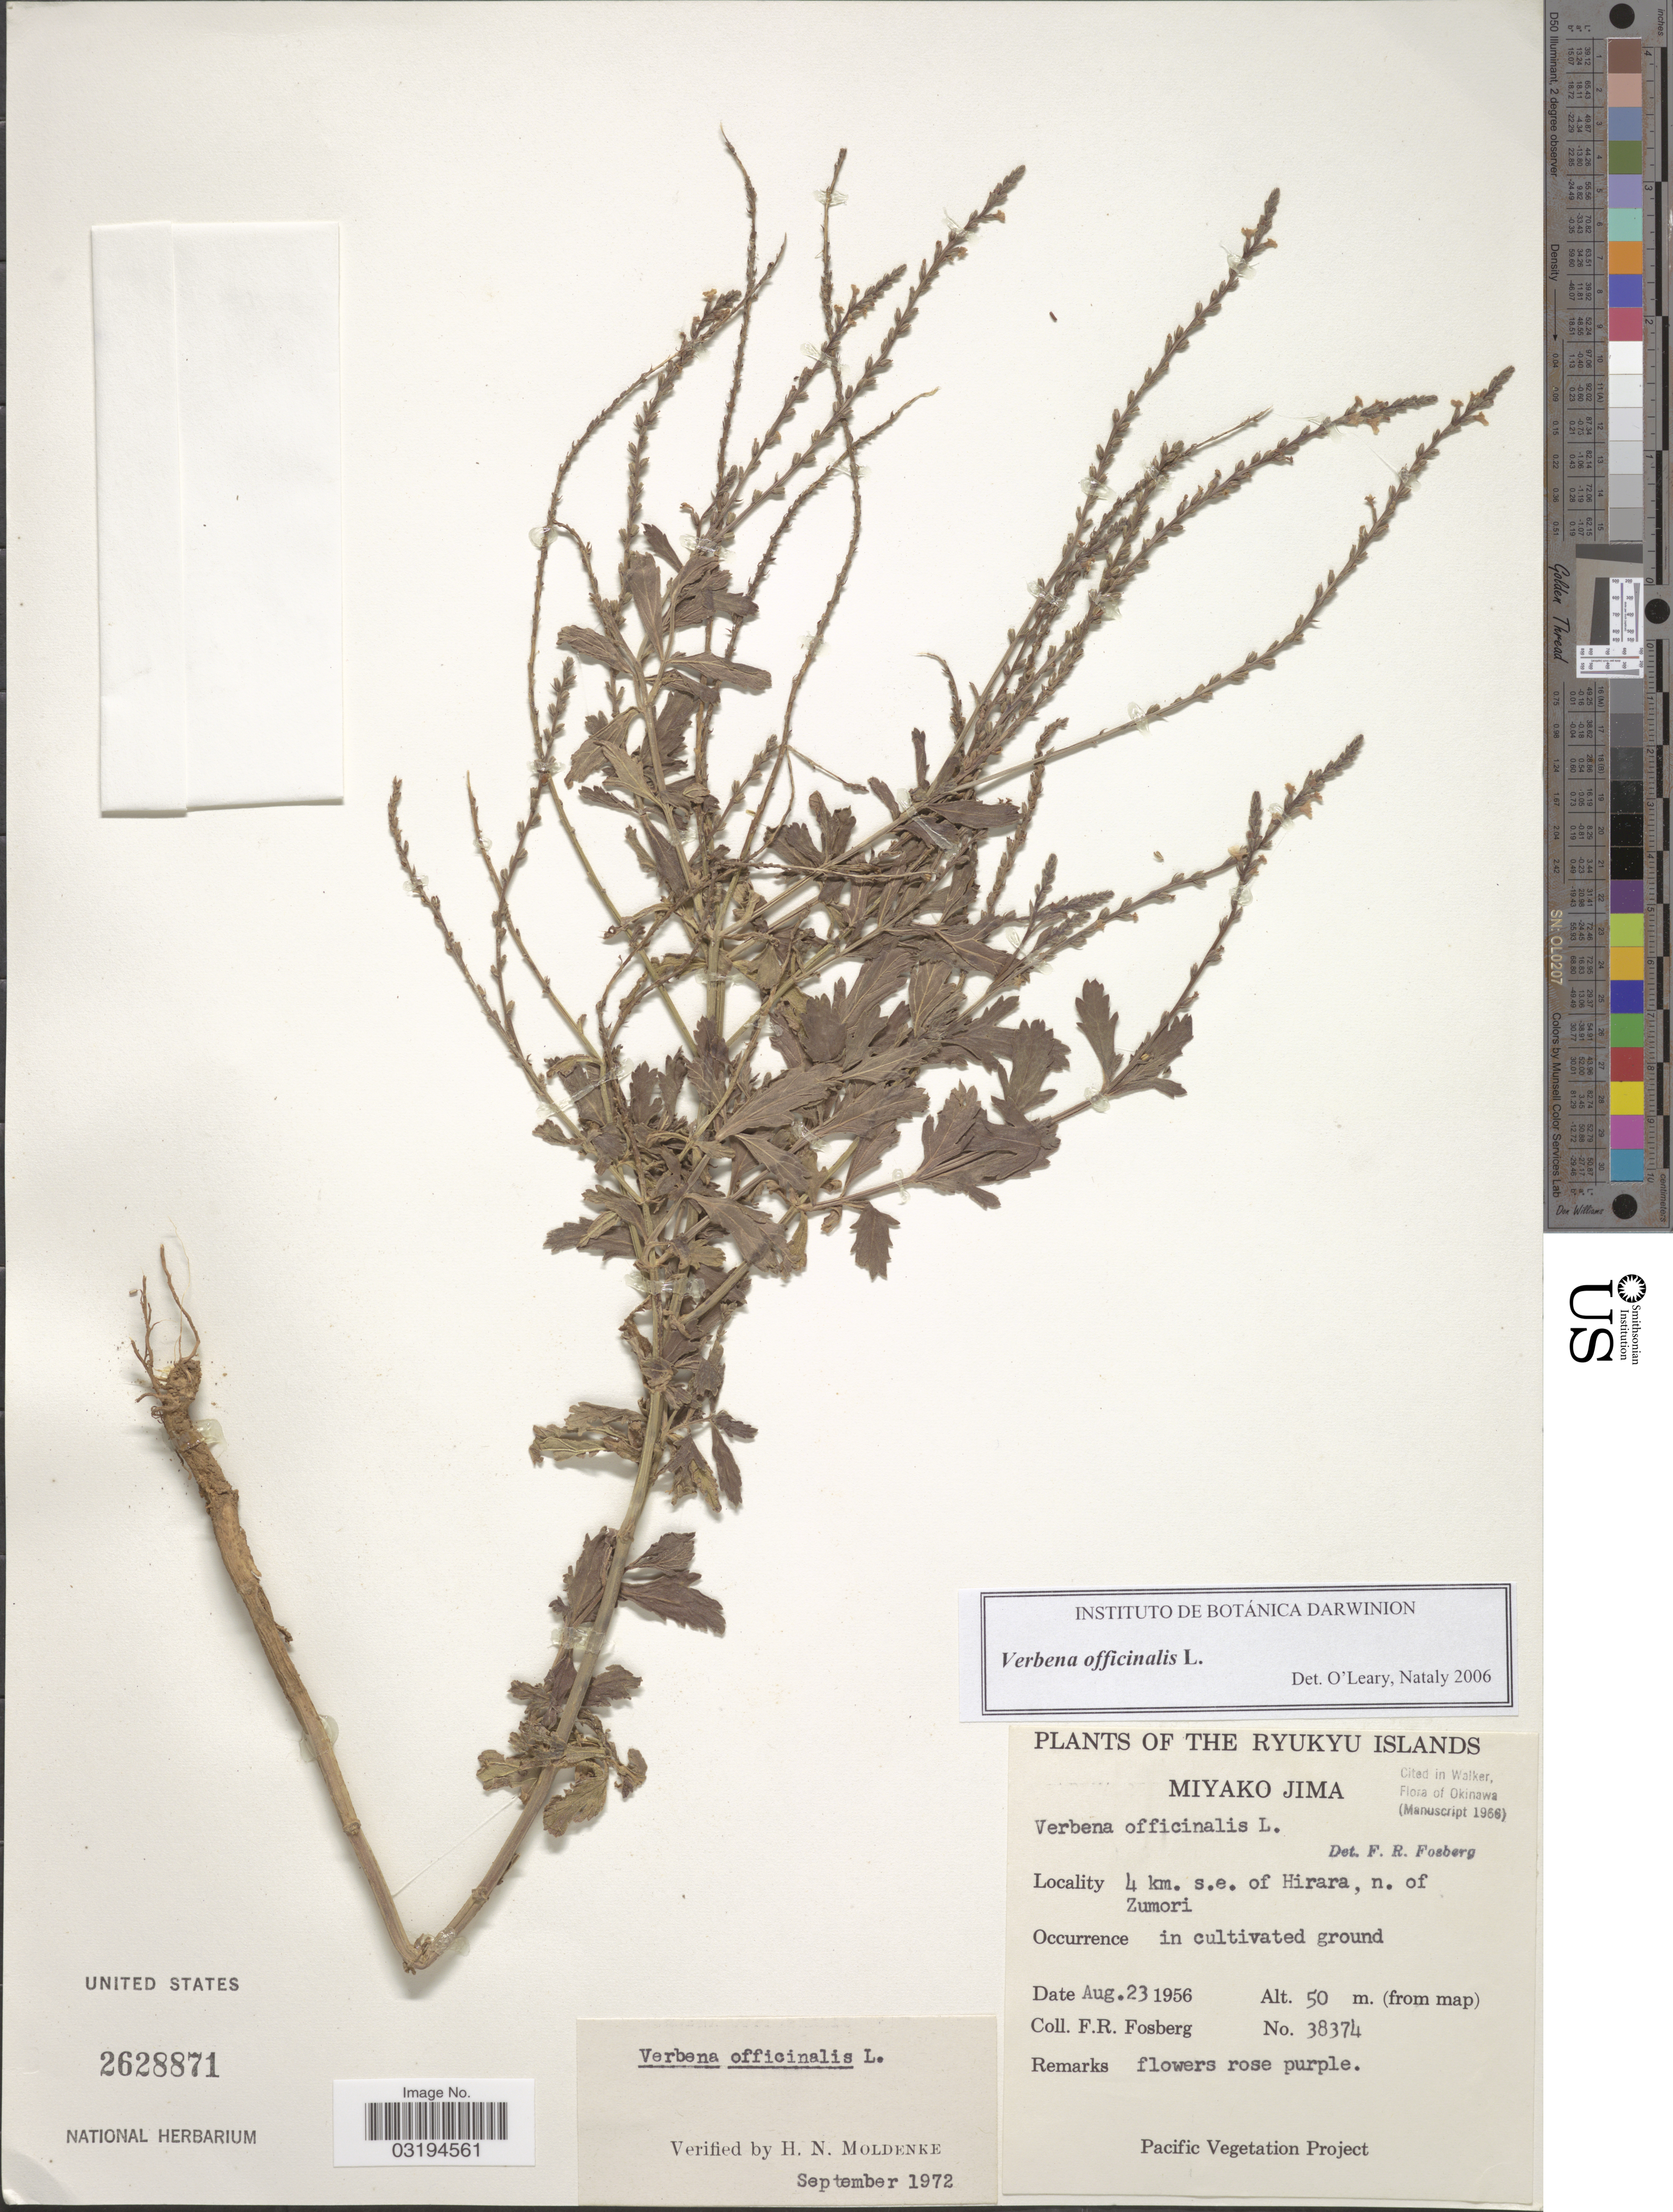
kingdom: Plantae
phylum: Tracheophyta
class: Magnoliopsida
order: Lamiales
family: Verbenaceae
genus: Verbena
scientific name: Verbena officinalis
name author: L.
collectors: F. R. Fosberg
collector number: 38374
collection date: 1956-08-23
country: Japan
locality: The Ryukyu Islands. Miyako Jima. 4 km. s.e. of Hirara, n. of Zumori.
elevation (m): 50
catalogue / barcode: US 2628871